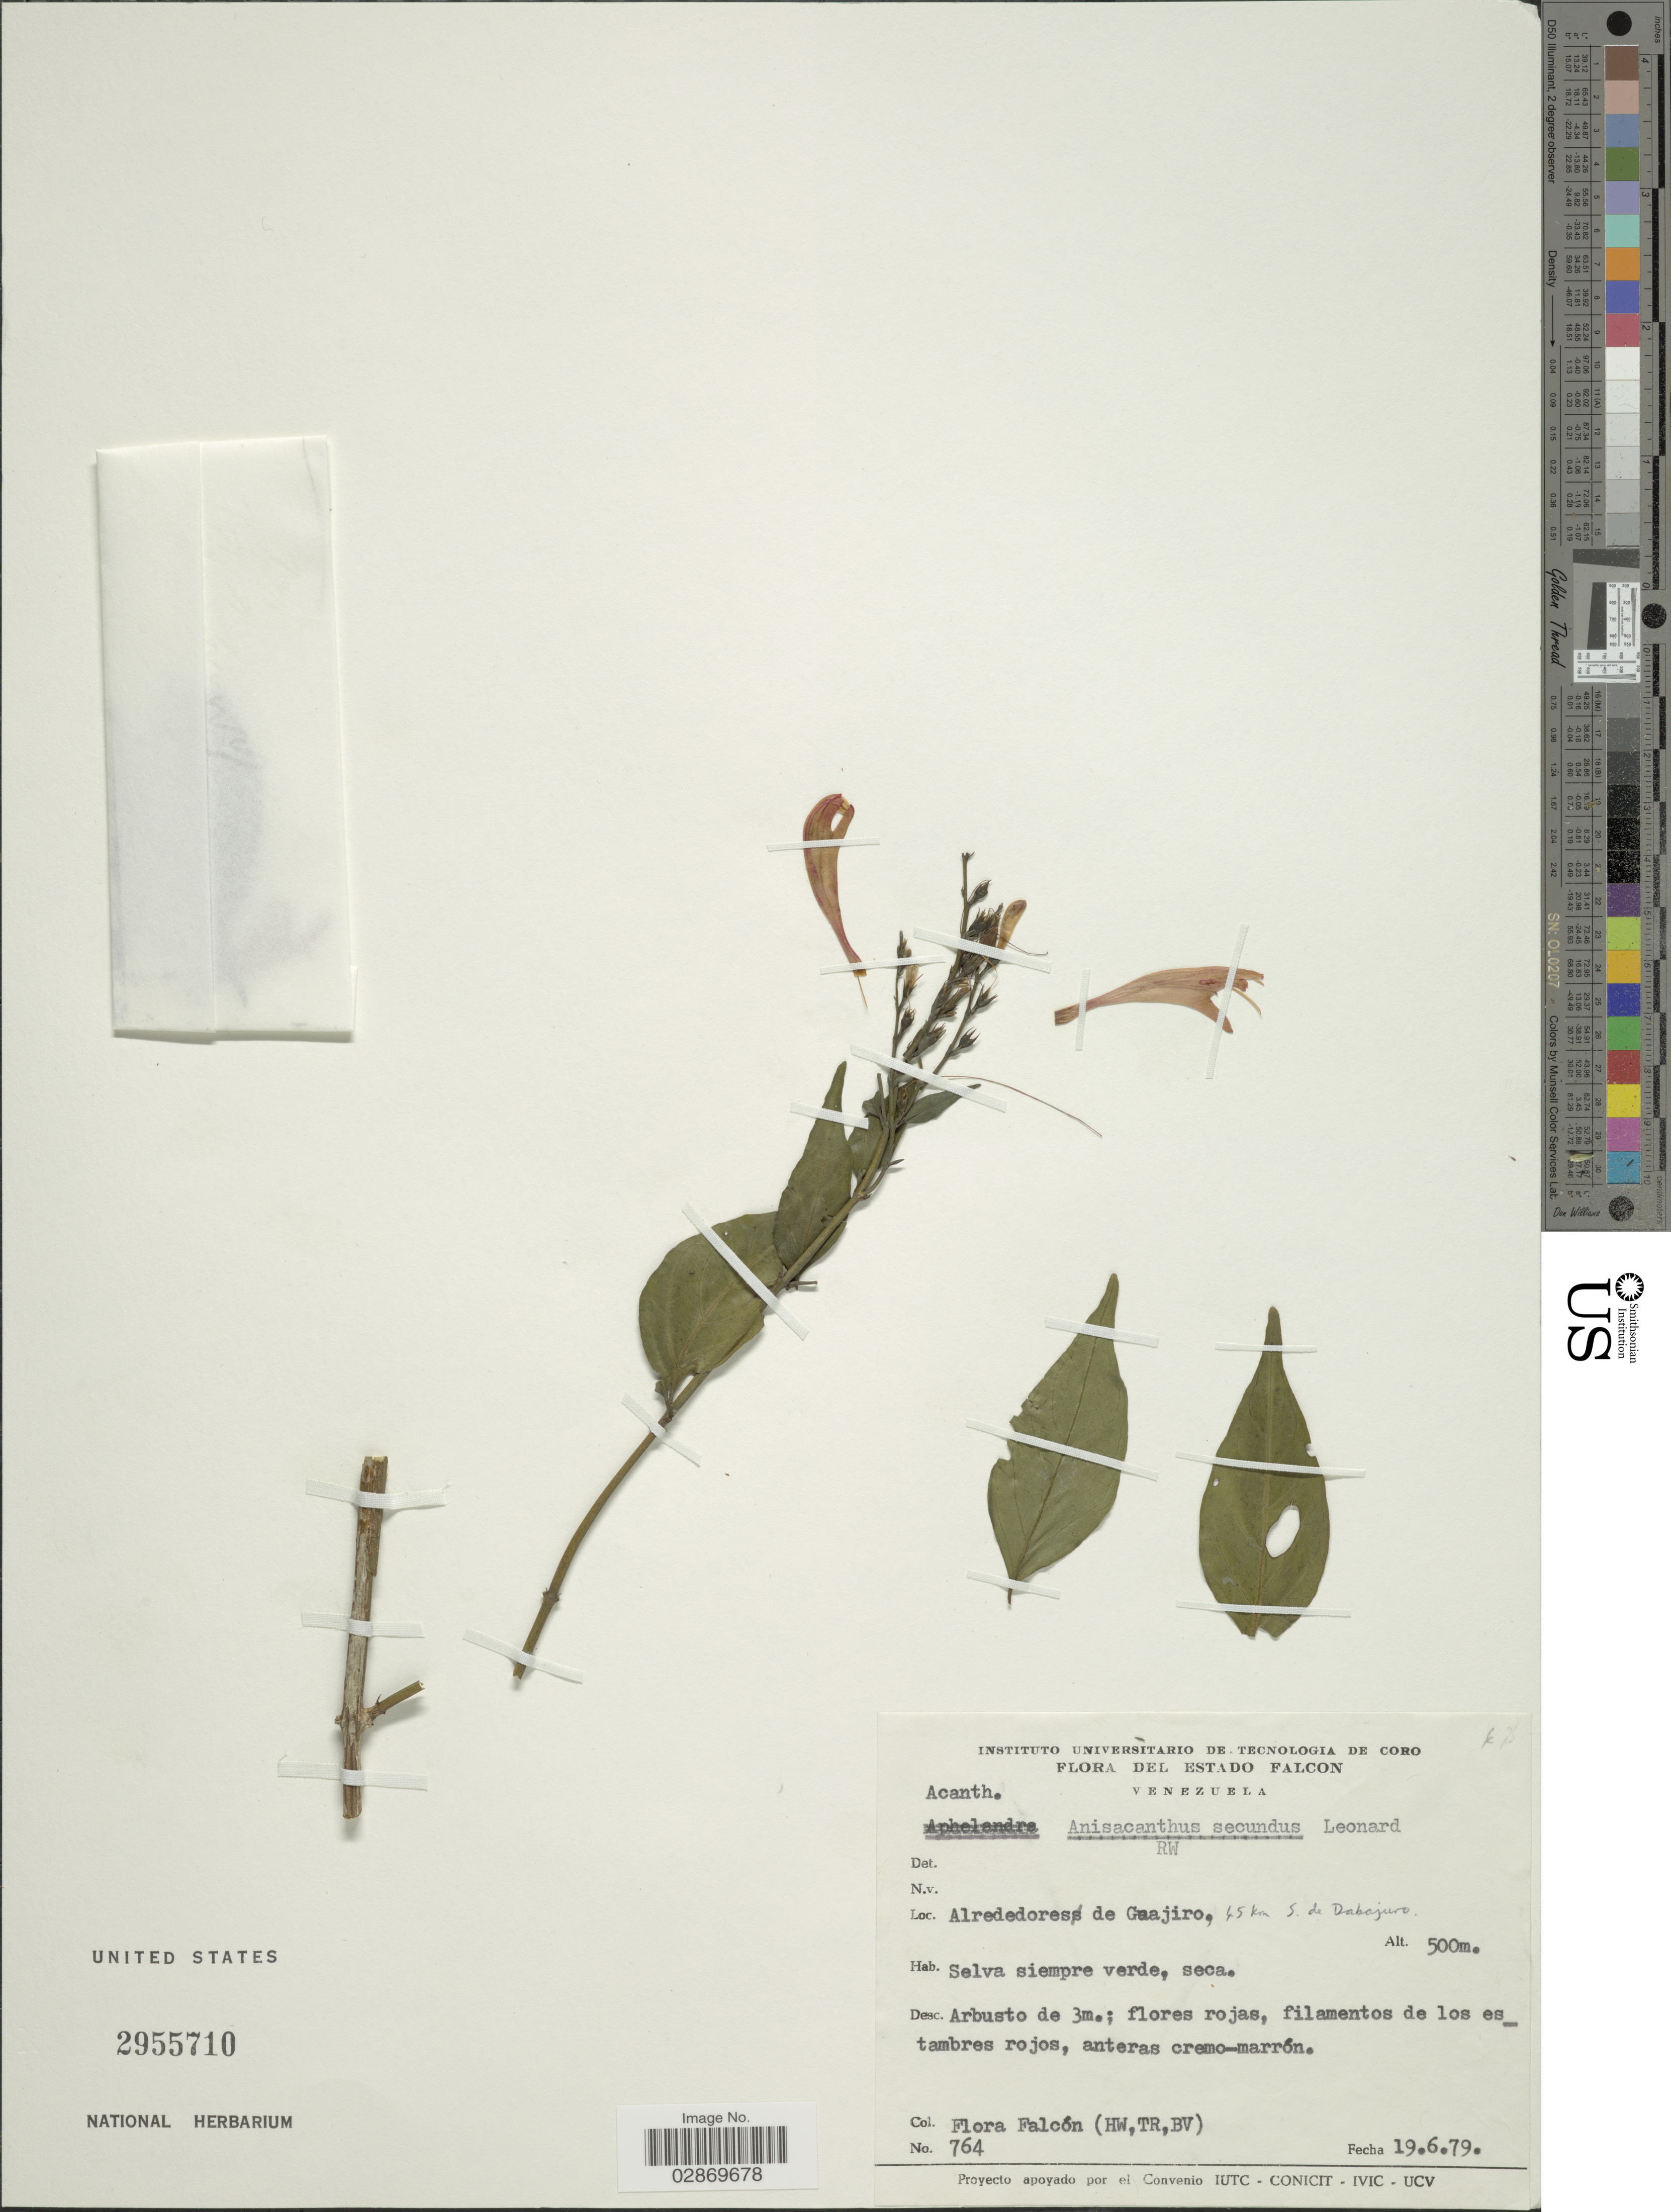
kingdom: Plantae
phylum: Tracheophyta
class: Magnoliopsida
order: Lamiales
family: Acanthaceae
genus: Anisacanthus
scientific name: Anisacanthus secundus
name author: Leonard in A.C. Sm.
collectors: Flora Falcón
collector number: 764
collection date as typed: Transcribed d/m/y: 19/6/79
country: Venezuela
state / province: Falcón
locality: Alrededores de Guajiro, 45 km S. de Dabajuro.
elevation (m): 500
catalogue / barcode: US 2955710